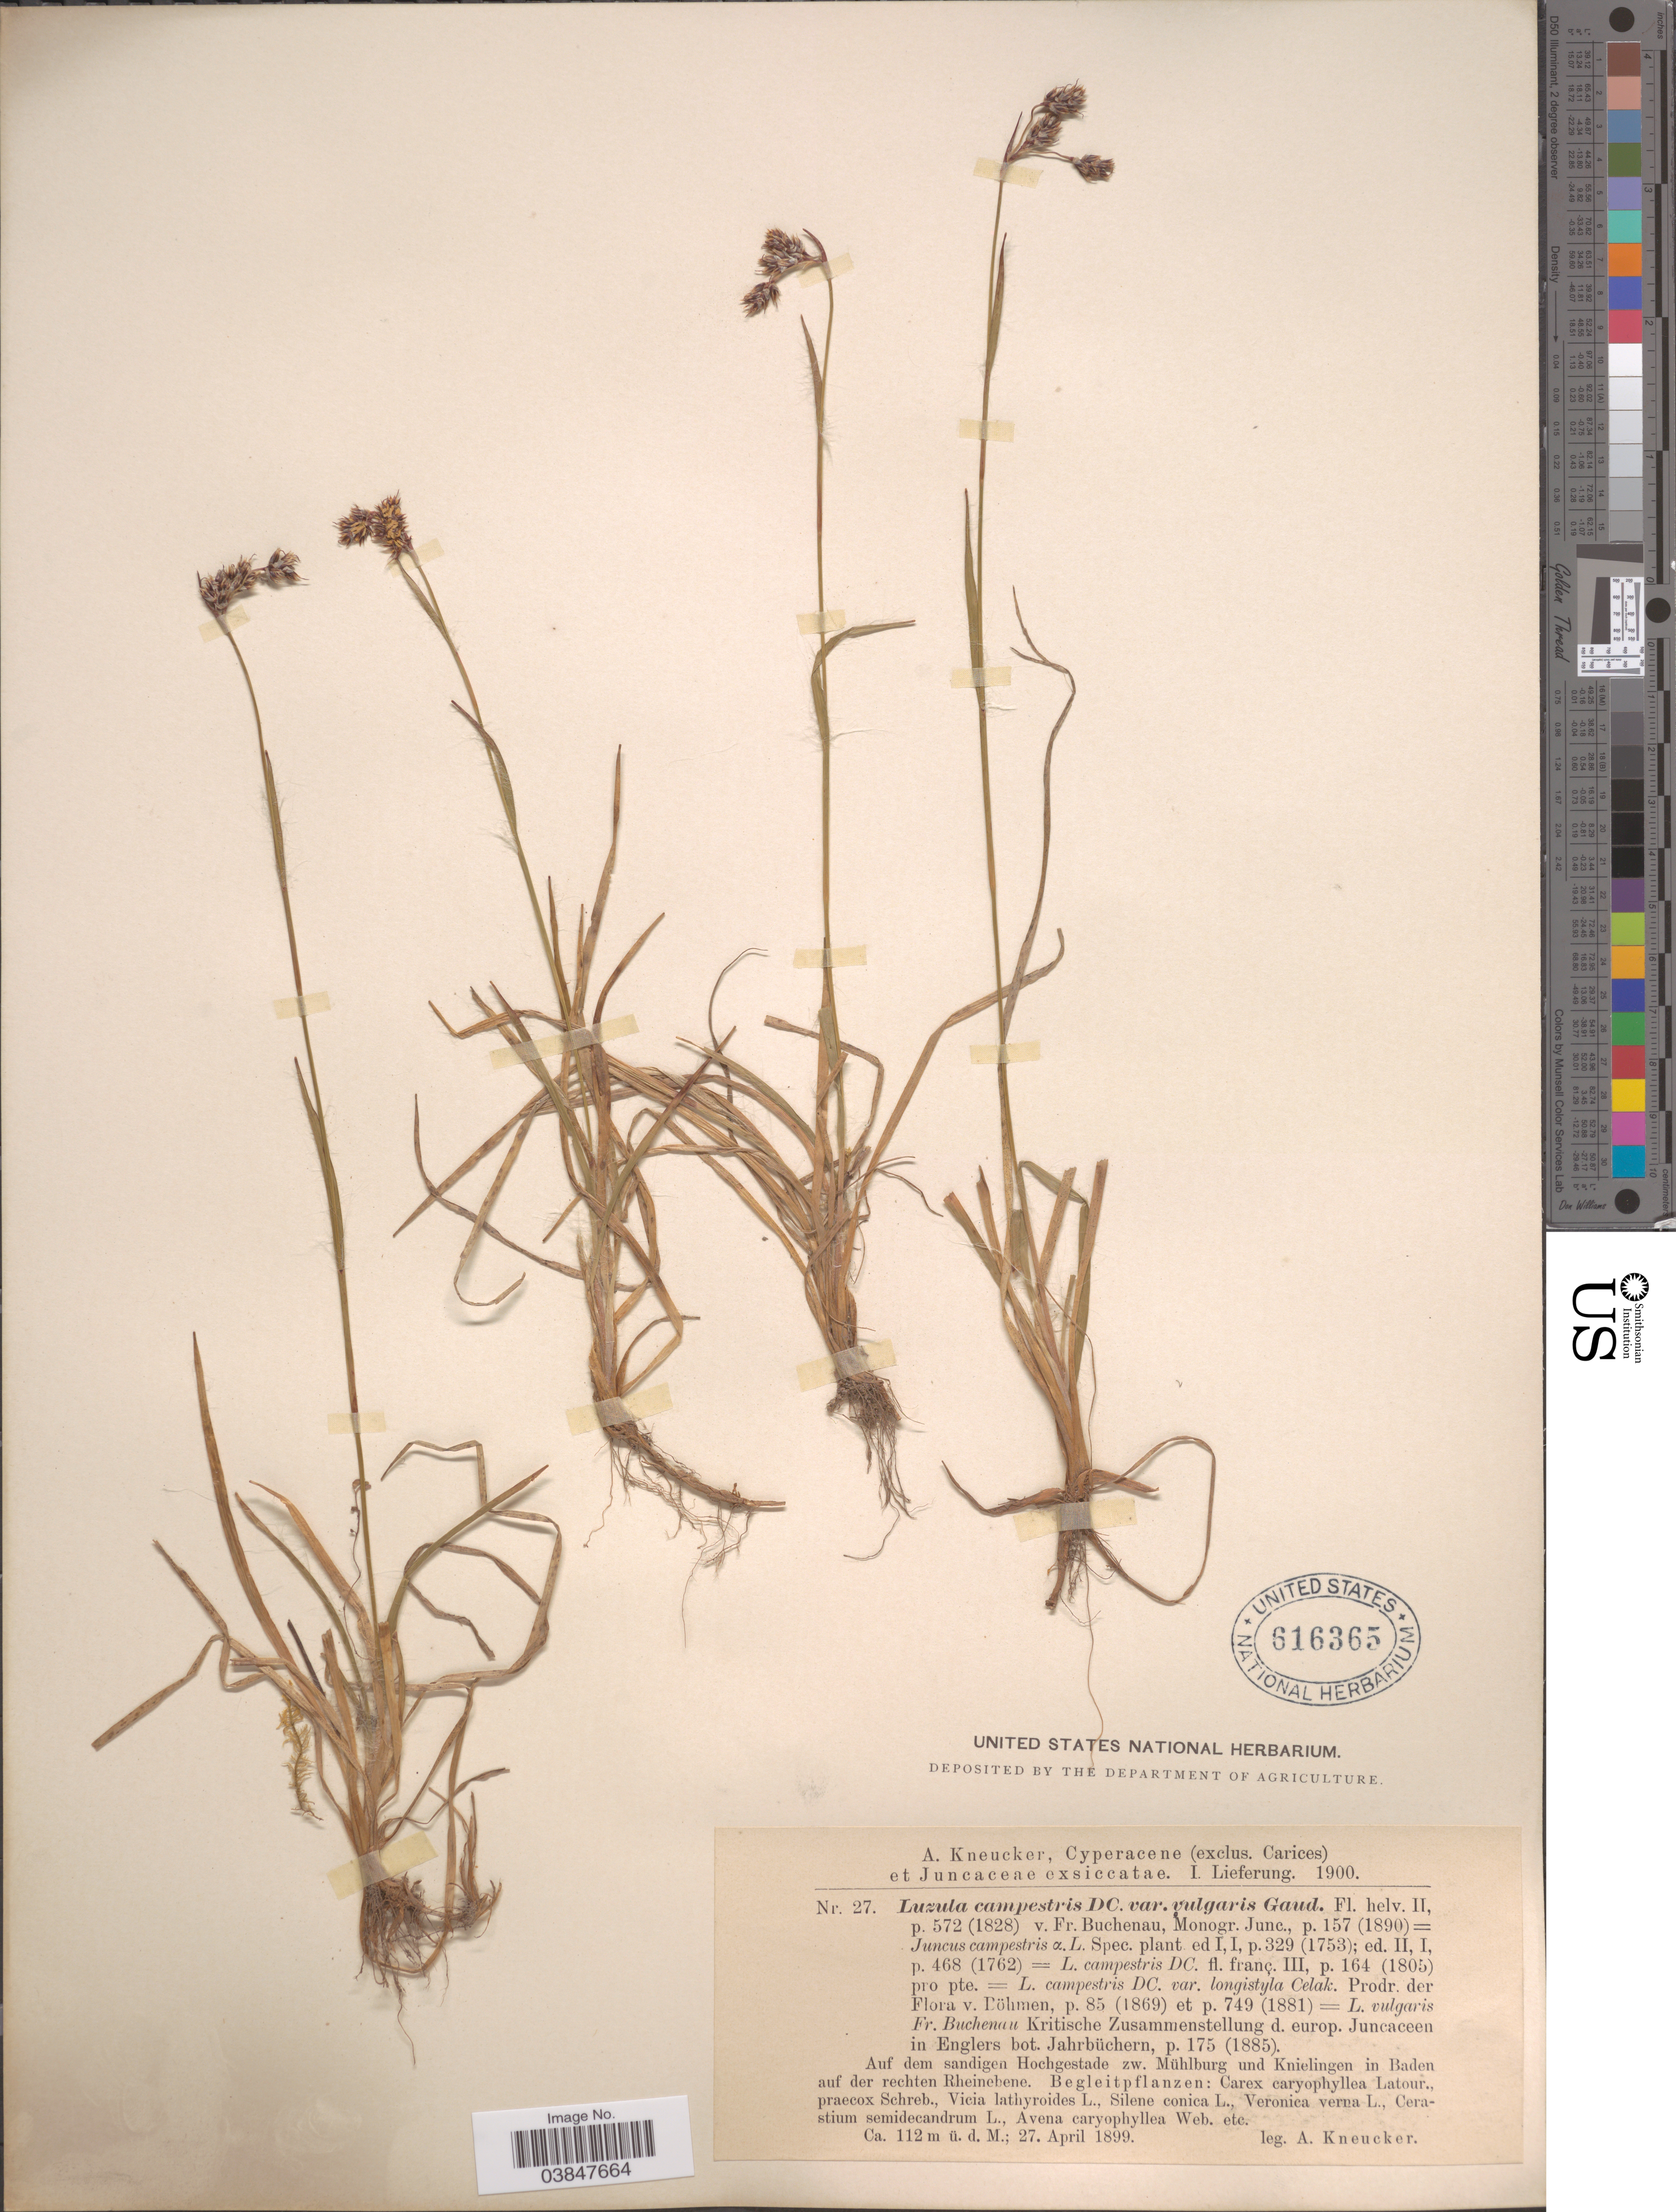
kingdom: Plantae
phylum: Tracheophyta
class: Liliopsida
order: Poales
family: Juncaceae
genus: Luzula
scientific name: Luzula campestris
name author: (L.) DC.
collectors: A. Kneucker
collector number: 27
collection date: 1899-04-27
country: Germany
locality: Auf dem sandigen Hochgestade zw. Mühlburg und Knielingen in Baden auf der rechten Rheinebene. Begleitpflanzen.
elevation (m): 112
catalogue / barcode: US 616365